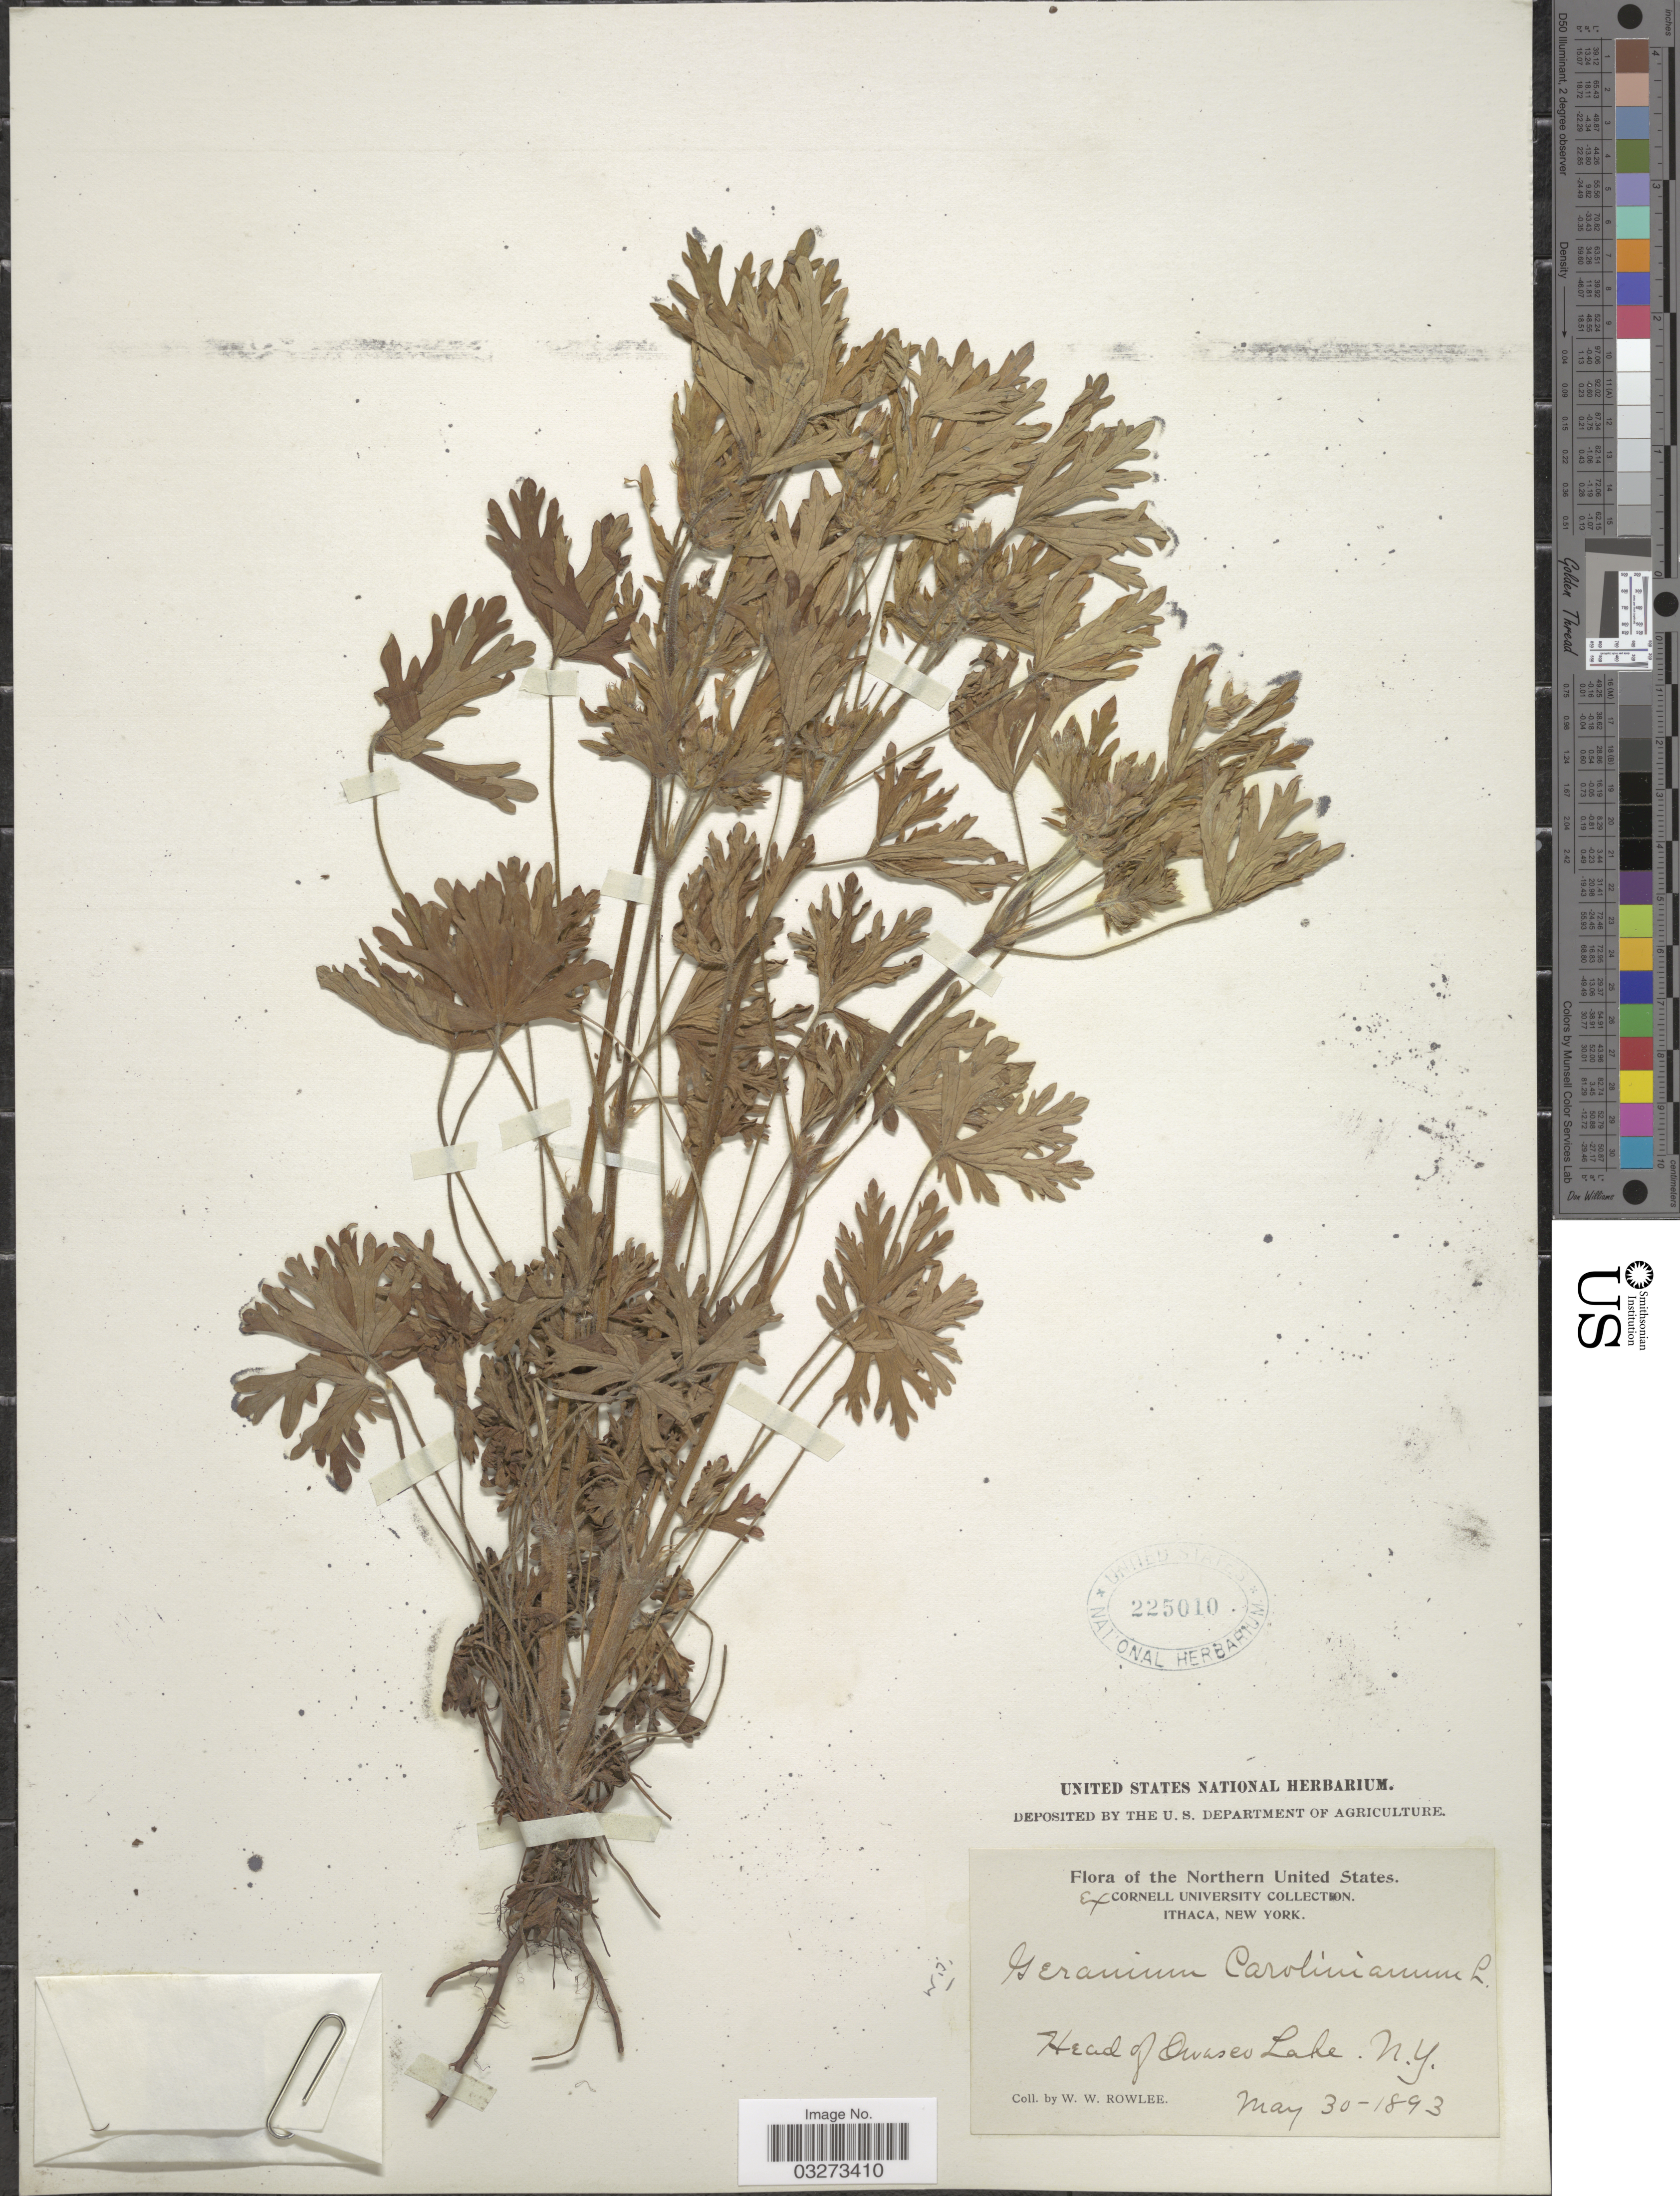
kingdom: Plantae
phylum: Tracheophyta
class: Magnoliopsida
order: Geraniales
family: Geraniaceae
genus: Geranium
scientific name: Geranium carolinianum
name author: L.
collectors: W. W. Rowlee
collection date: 1893-05-30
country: United States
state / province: New York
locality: Northern United States, Head of Owasco Lake.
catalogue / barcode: US 225010